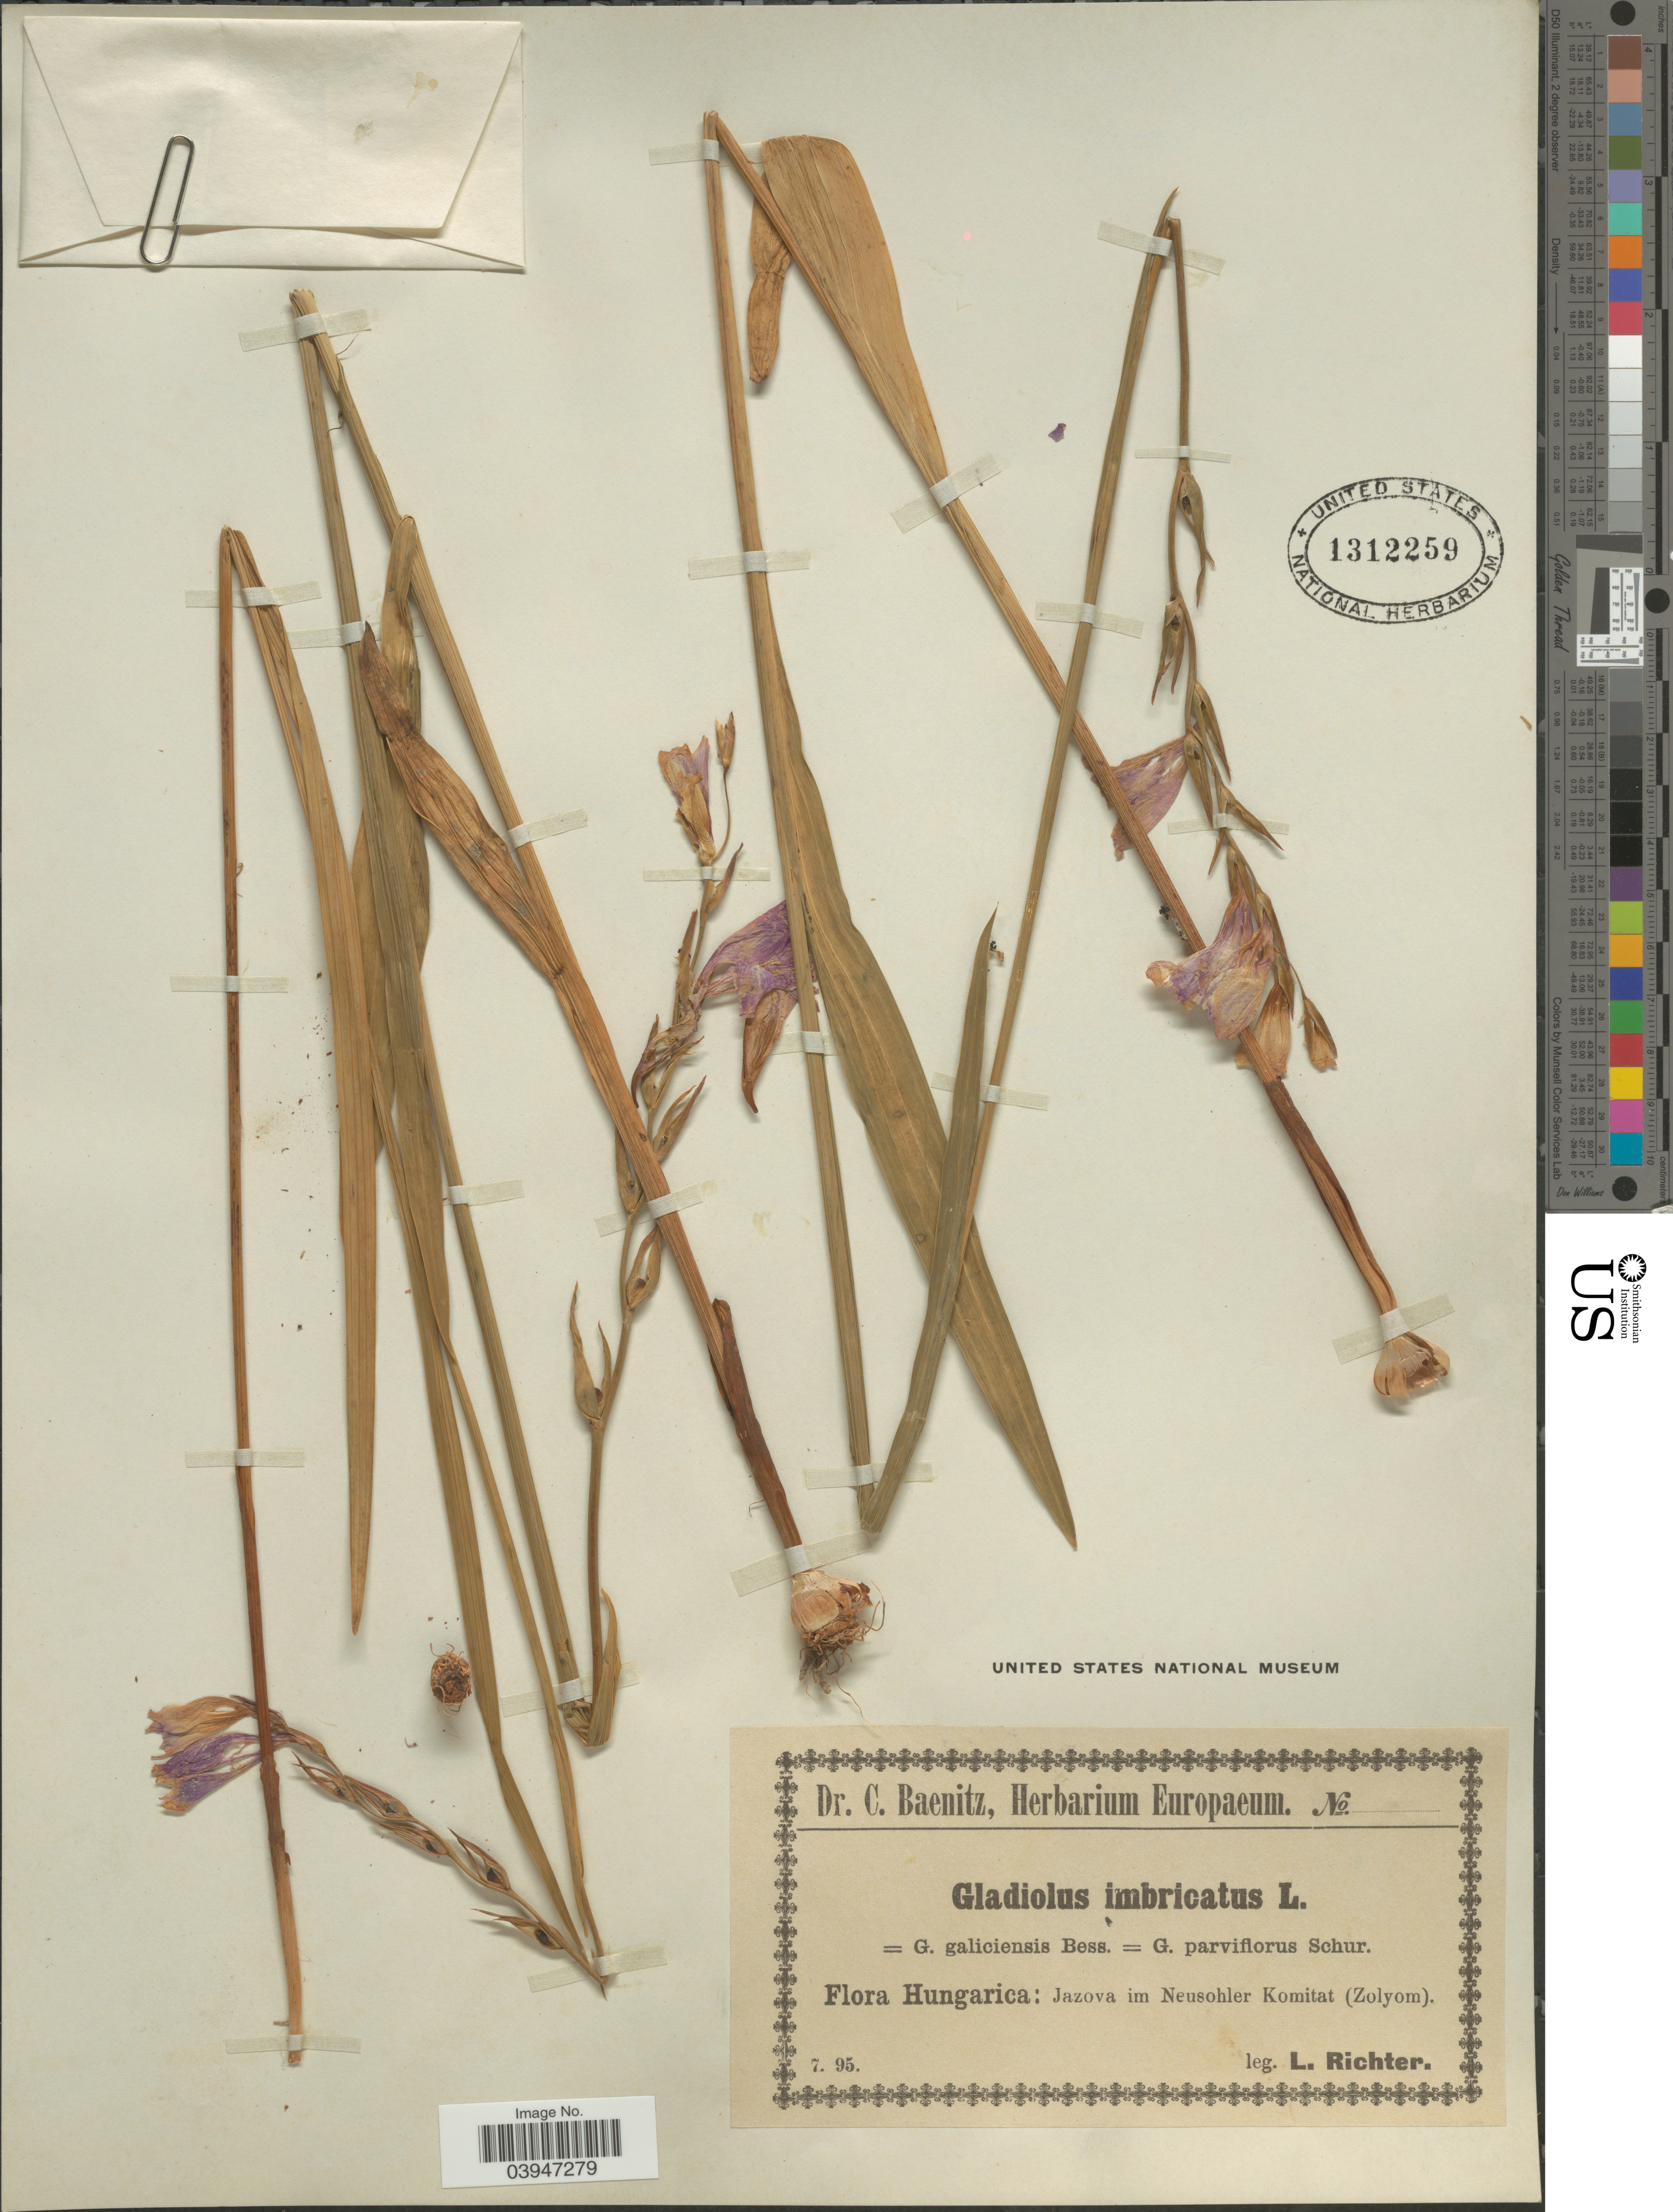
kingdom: Plantae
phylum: Tracheophyta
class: Liliopsida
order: Asparagales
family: Iridaceae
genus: Gladiolus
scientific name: Gladiolus imbricatus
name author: L.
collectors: L. Richter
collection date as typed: Transcribed d/m/y: /7/95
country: Hungary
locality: Jazova im Neusohler Komitat (Zolyom).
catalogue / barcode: US 1312259